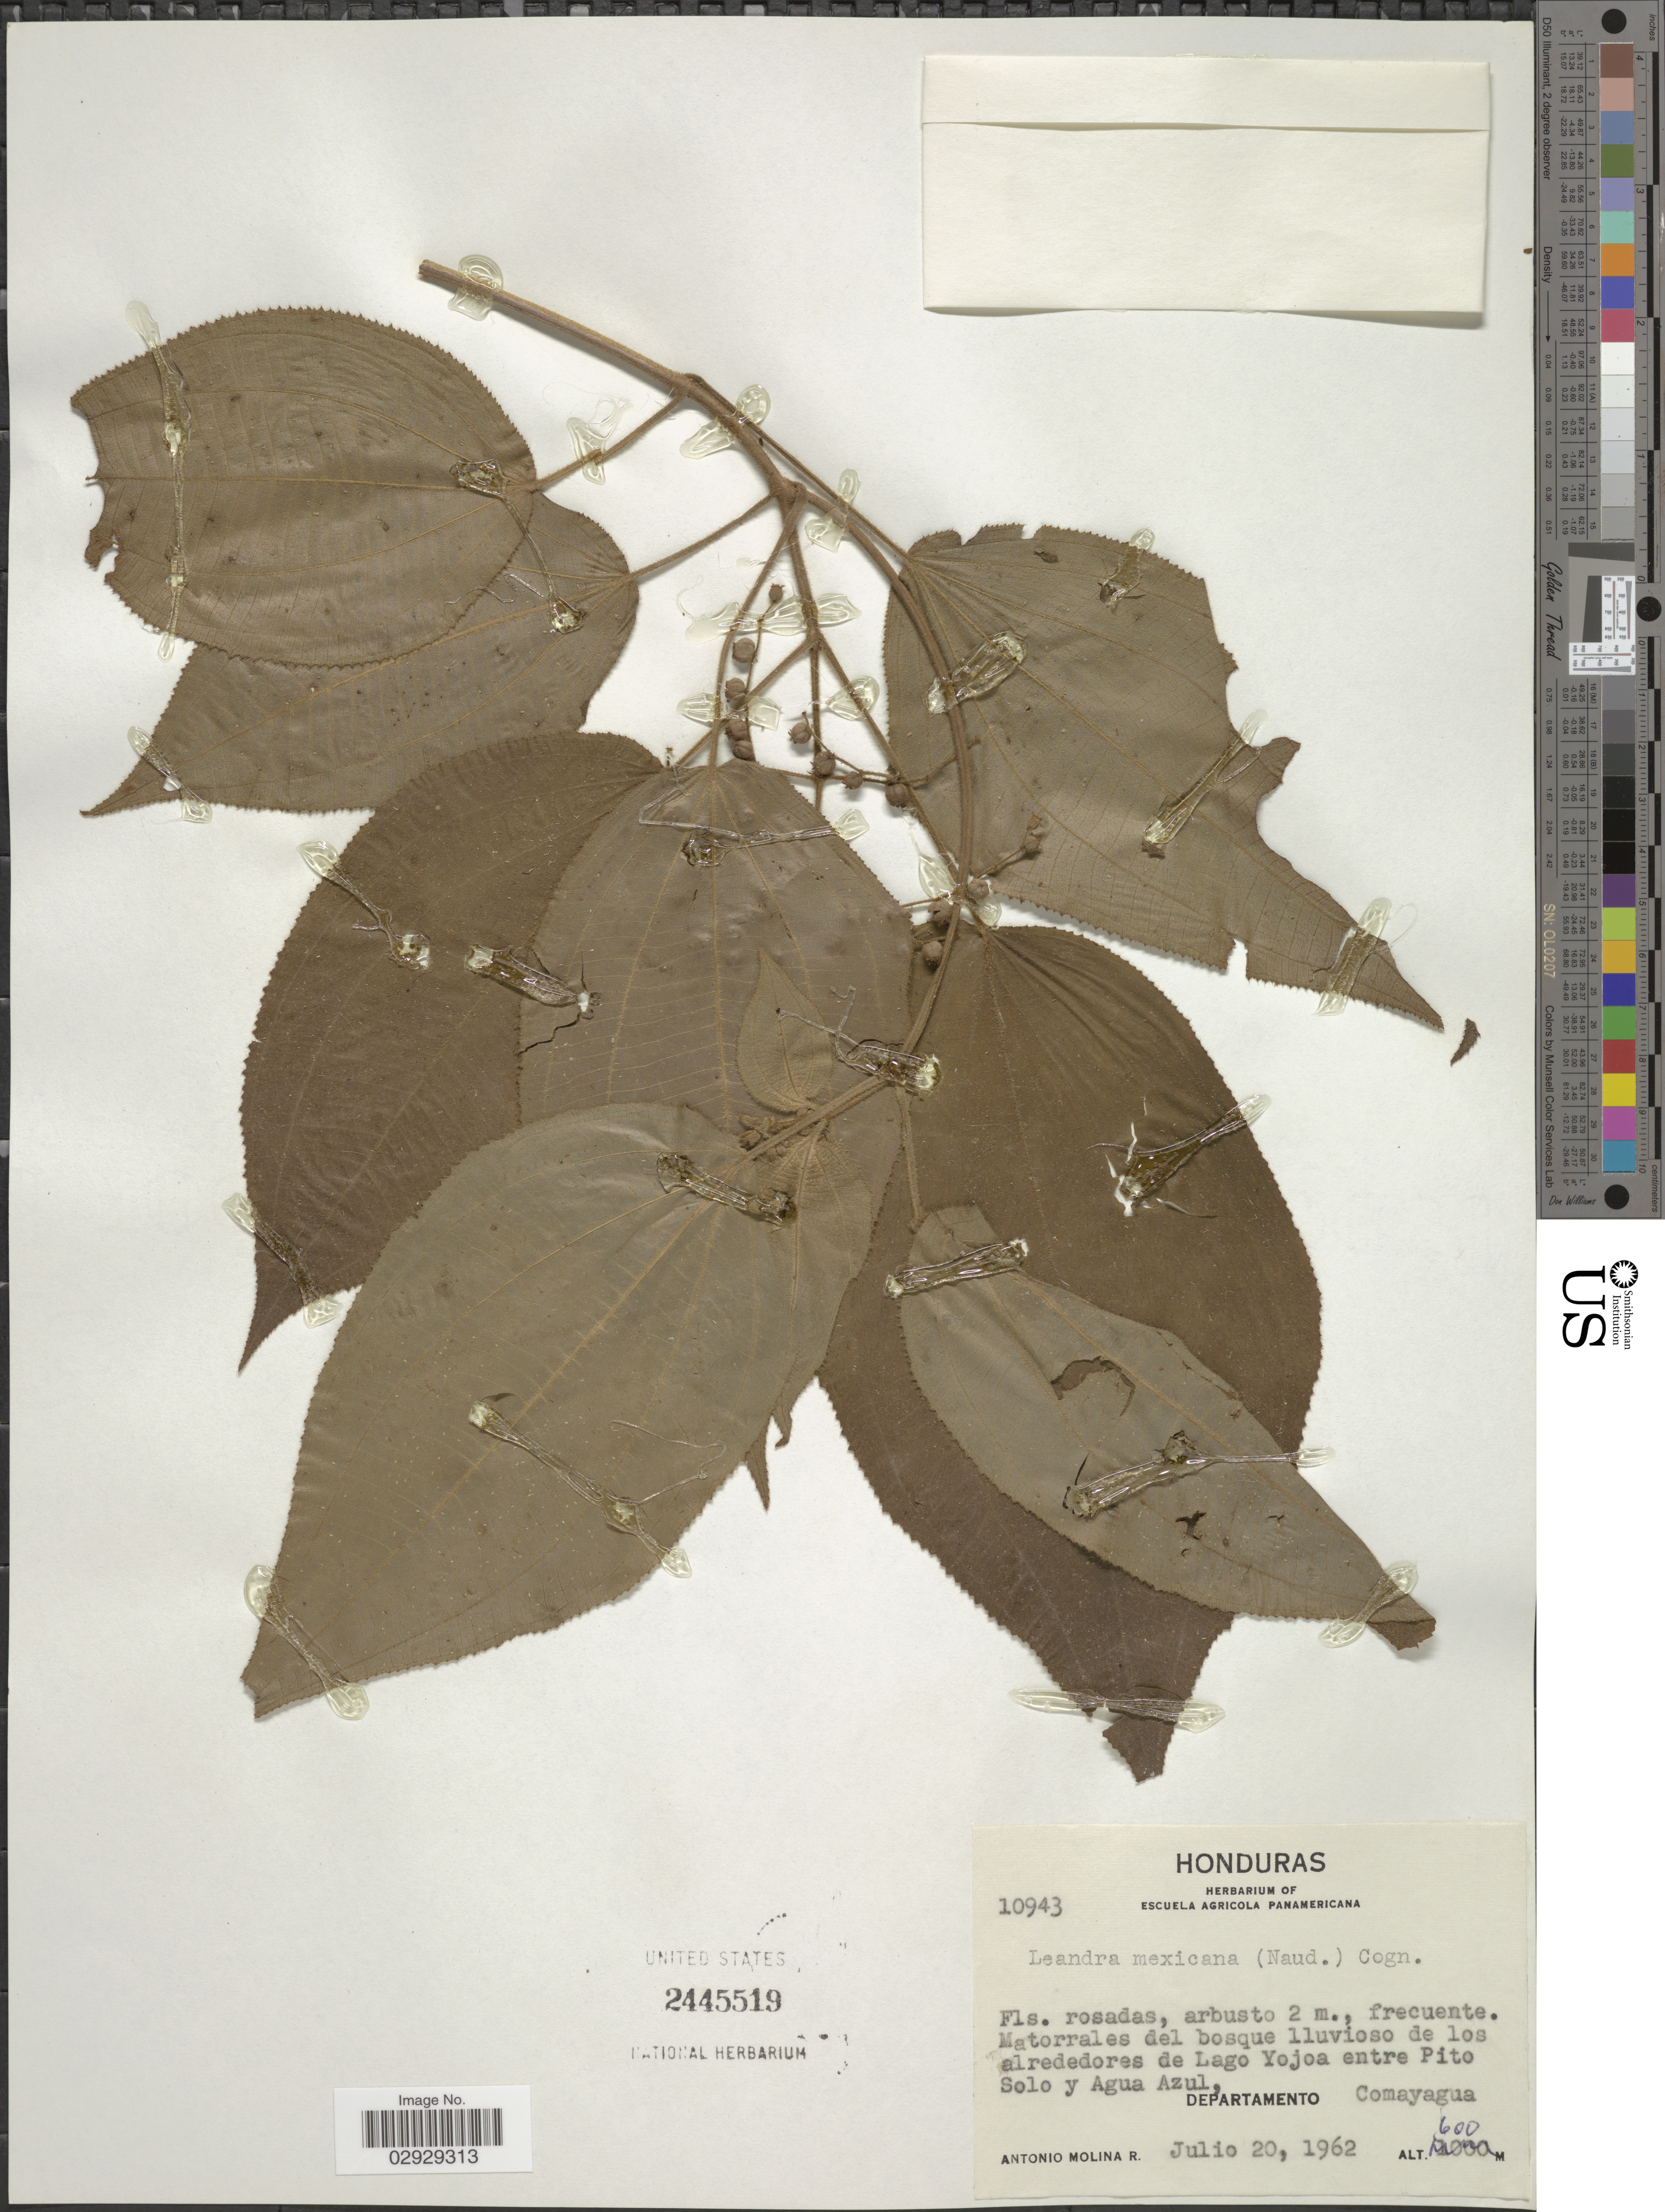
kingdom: Plantae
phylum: Tracheophyta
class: Magnoliopsida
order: Myrtales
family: Melastomataceae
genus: Leandra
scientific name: Leandra mexicana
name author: (Naudin) Cogn.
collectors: A. Molina R.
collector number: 10943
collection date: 1962-07-20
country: Honduras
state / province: Comayagua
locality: Matorrales del bosque lluvioso de los alrededores de Lago Yojoa entre Pito Solo y Agua Azul, Departamento Comayagua.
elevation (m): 600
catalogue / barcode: US 2445519